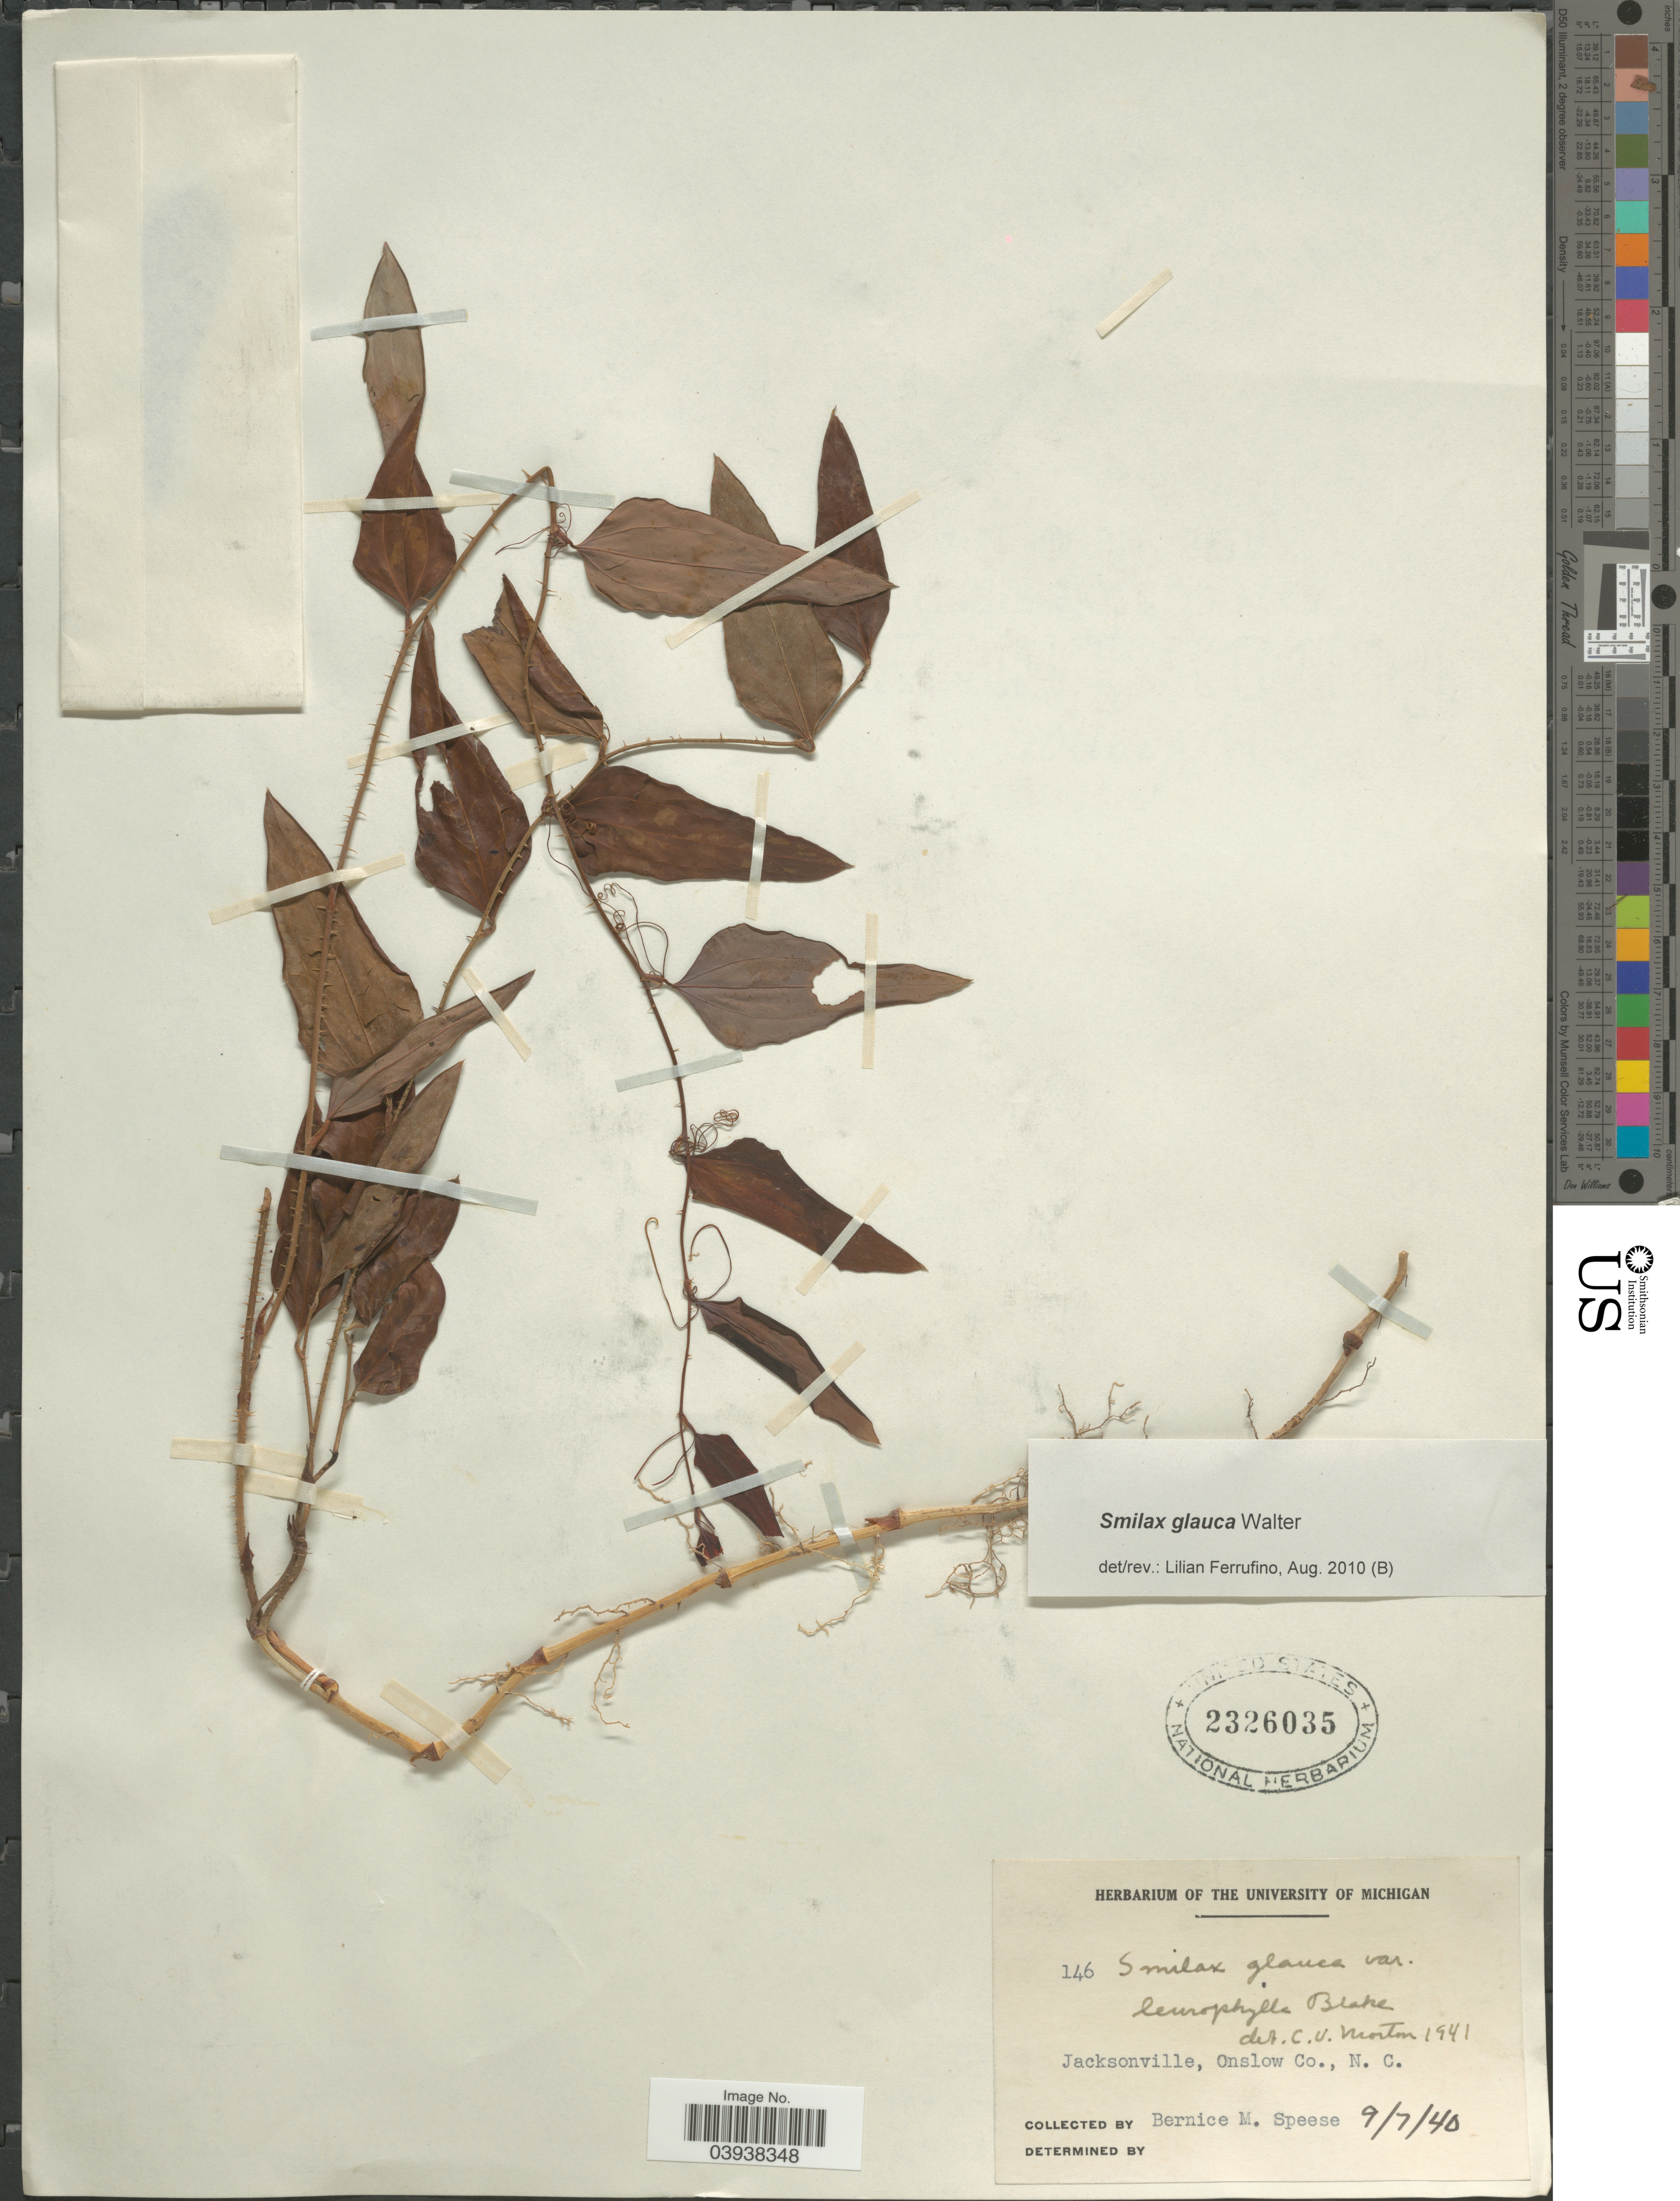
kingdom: Plantae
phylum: Tracheophyta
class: Liliopsida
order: Liliales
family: Smilacaceae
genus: Smilax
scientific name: Smilax glauca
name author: Walter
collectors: B. Speese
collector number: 146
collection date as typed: Transcribed d/m/y: 7/9/40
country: United States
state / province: North Carolina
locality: Jacksonville, Onslow Co.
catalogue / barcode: US 2326035